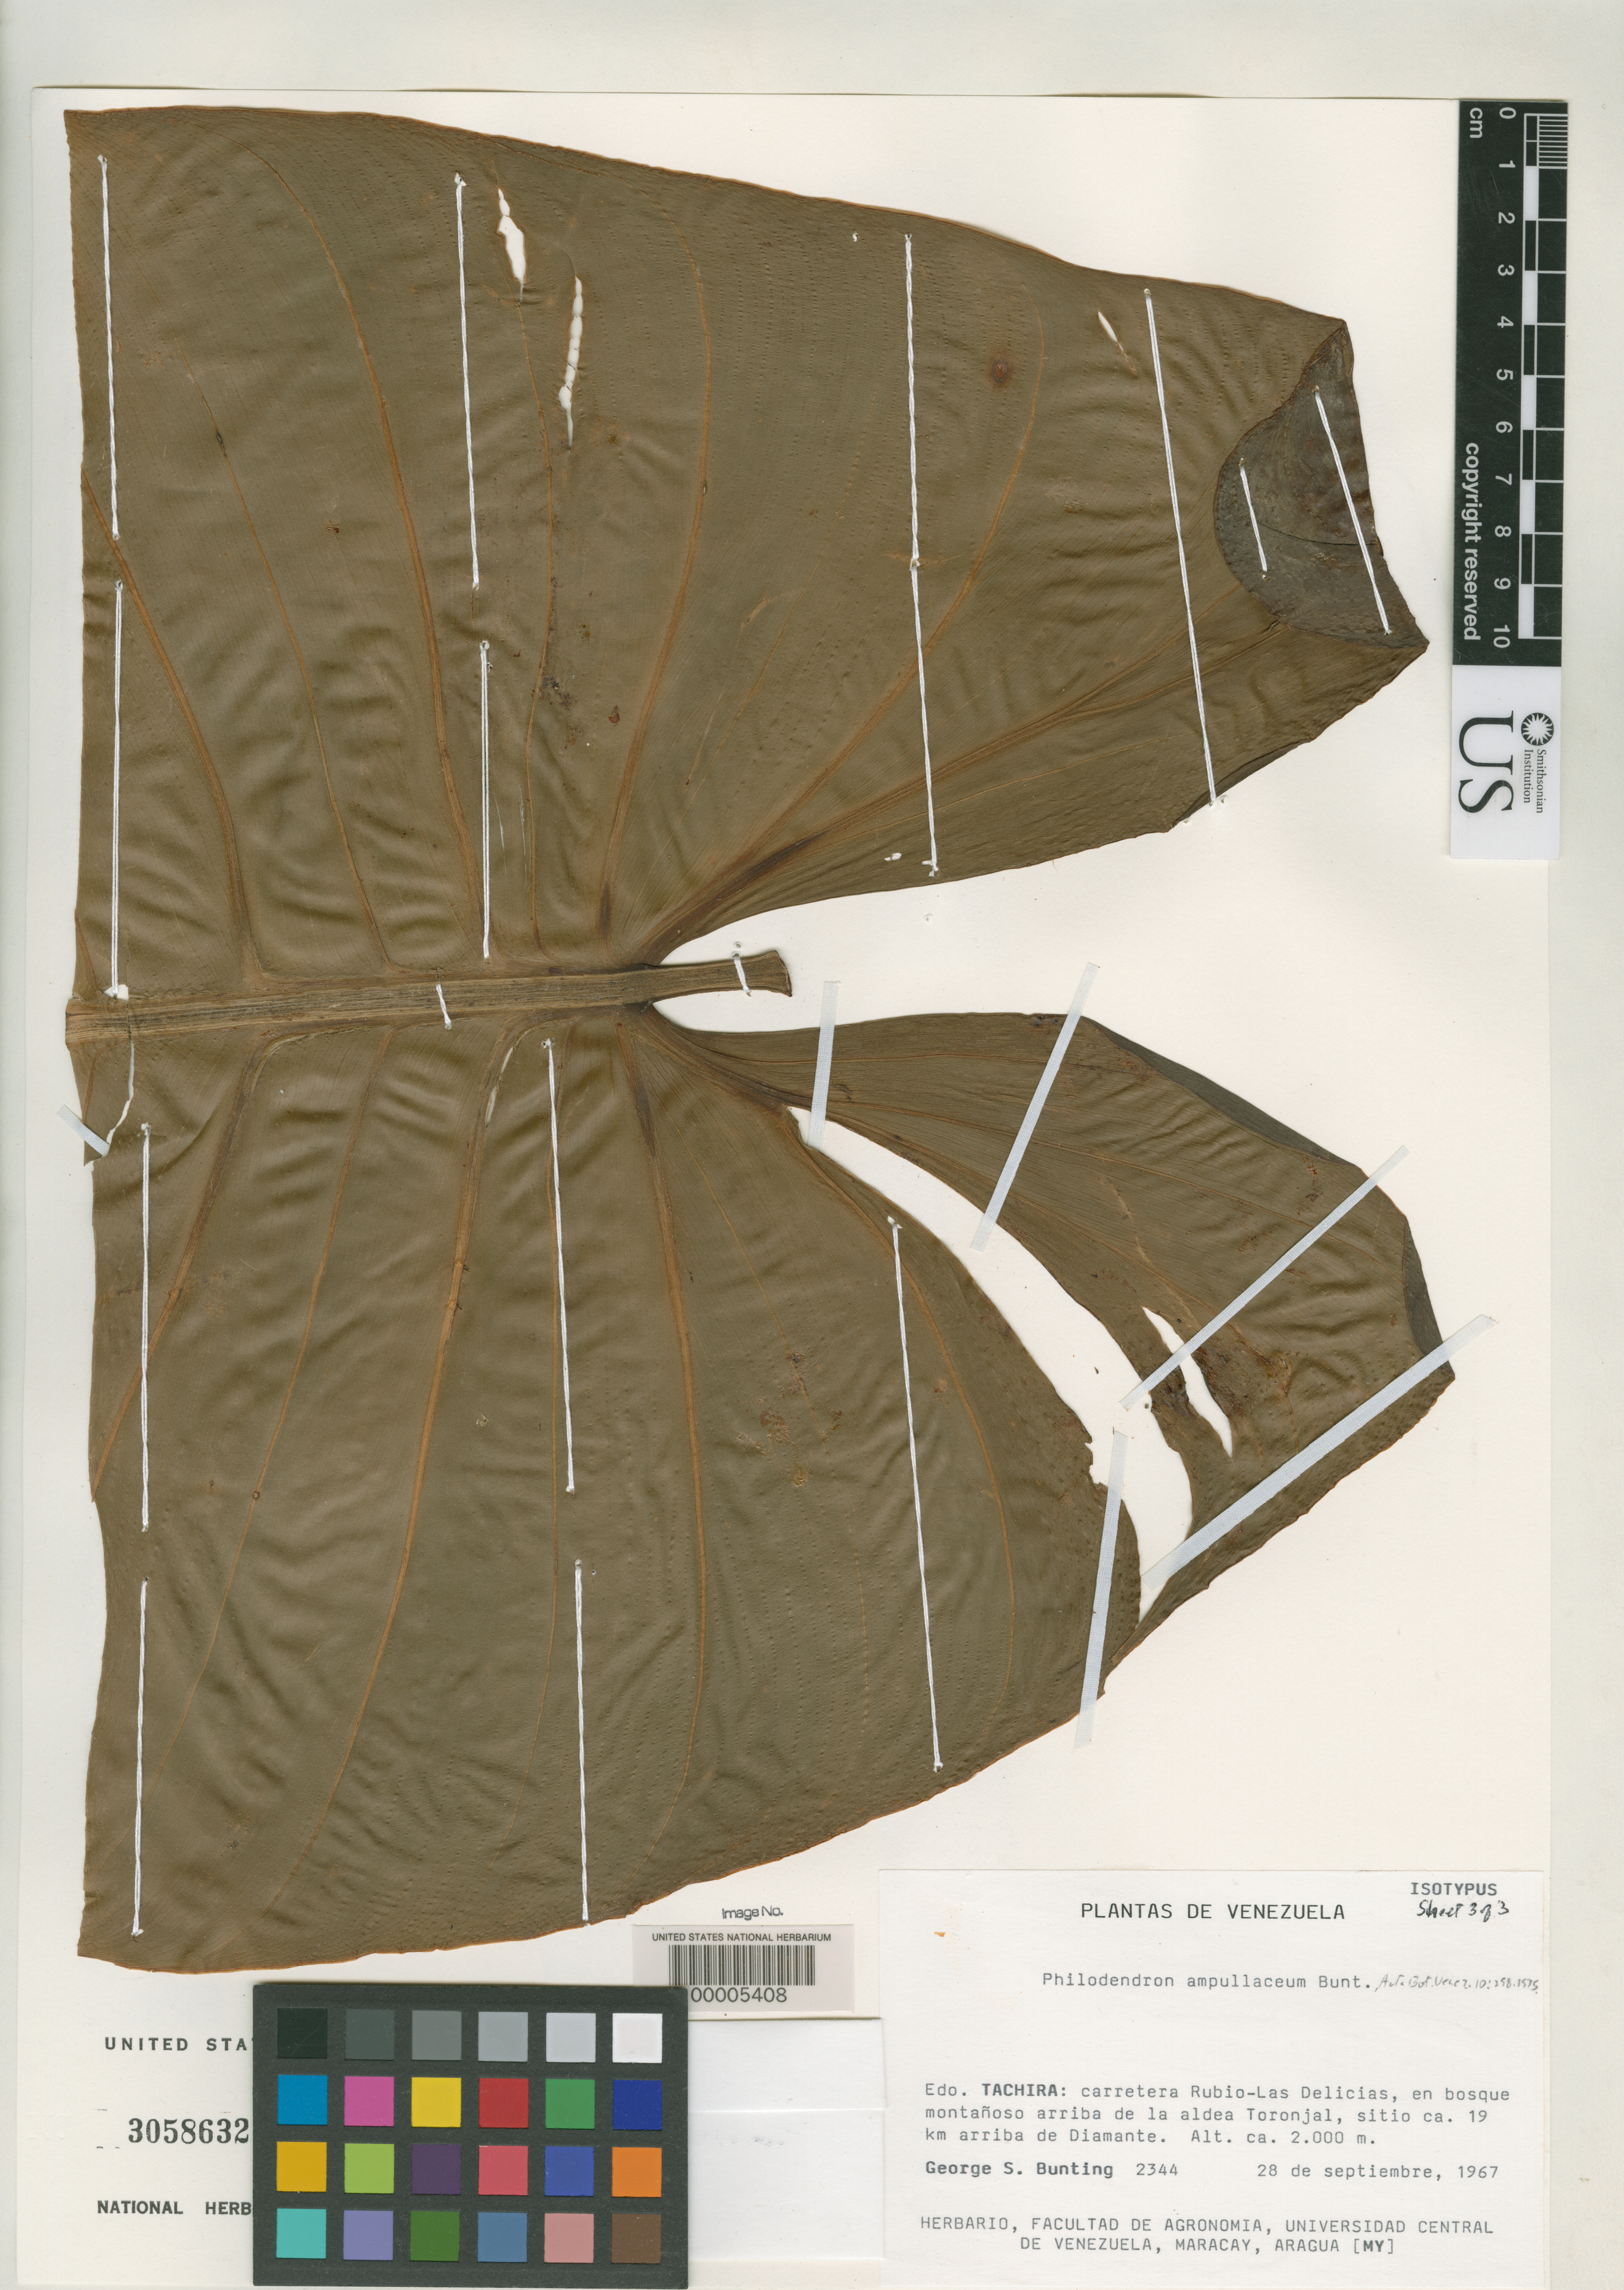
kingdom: Plantae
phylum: Tracheophyta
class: Liliopsida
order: Alismatales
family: Araceae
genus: Philodendron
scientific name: Philodendron ampullaceum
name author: G.S. Bunting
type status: Isotype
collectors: G. S. Bunting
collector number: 2344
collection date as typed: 28 Sep 1967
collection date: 1967-09-28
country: Venezuela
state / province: Tachira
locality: Rubio-Las Delicias rd, above Toronjal, 19km above Diamante.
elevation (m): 2000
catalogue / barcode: US 3058632